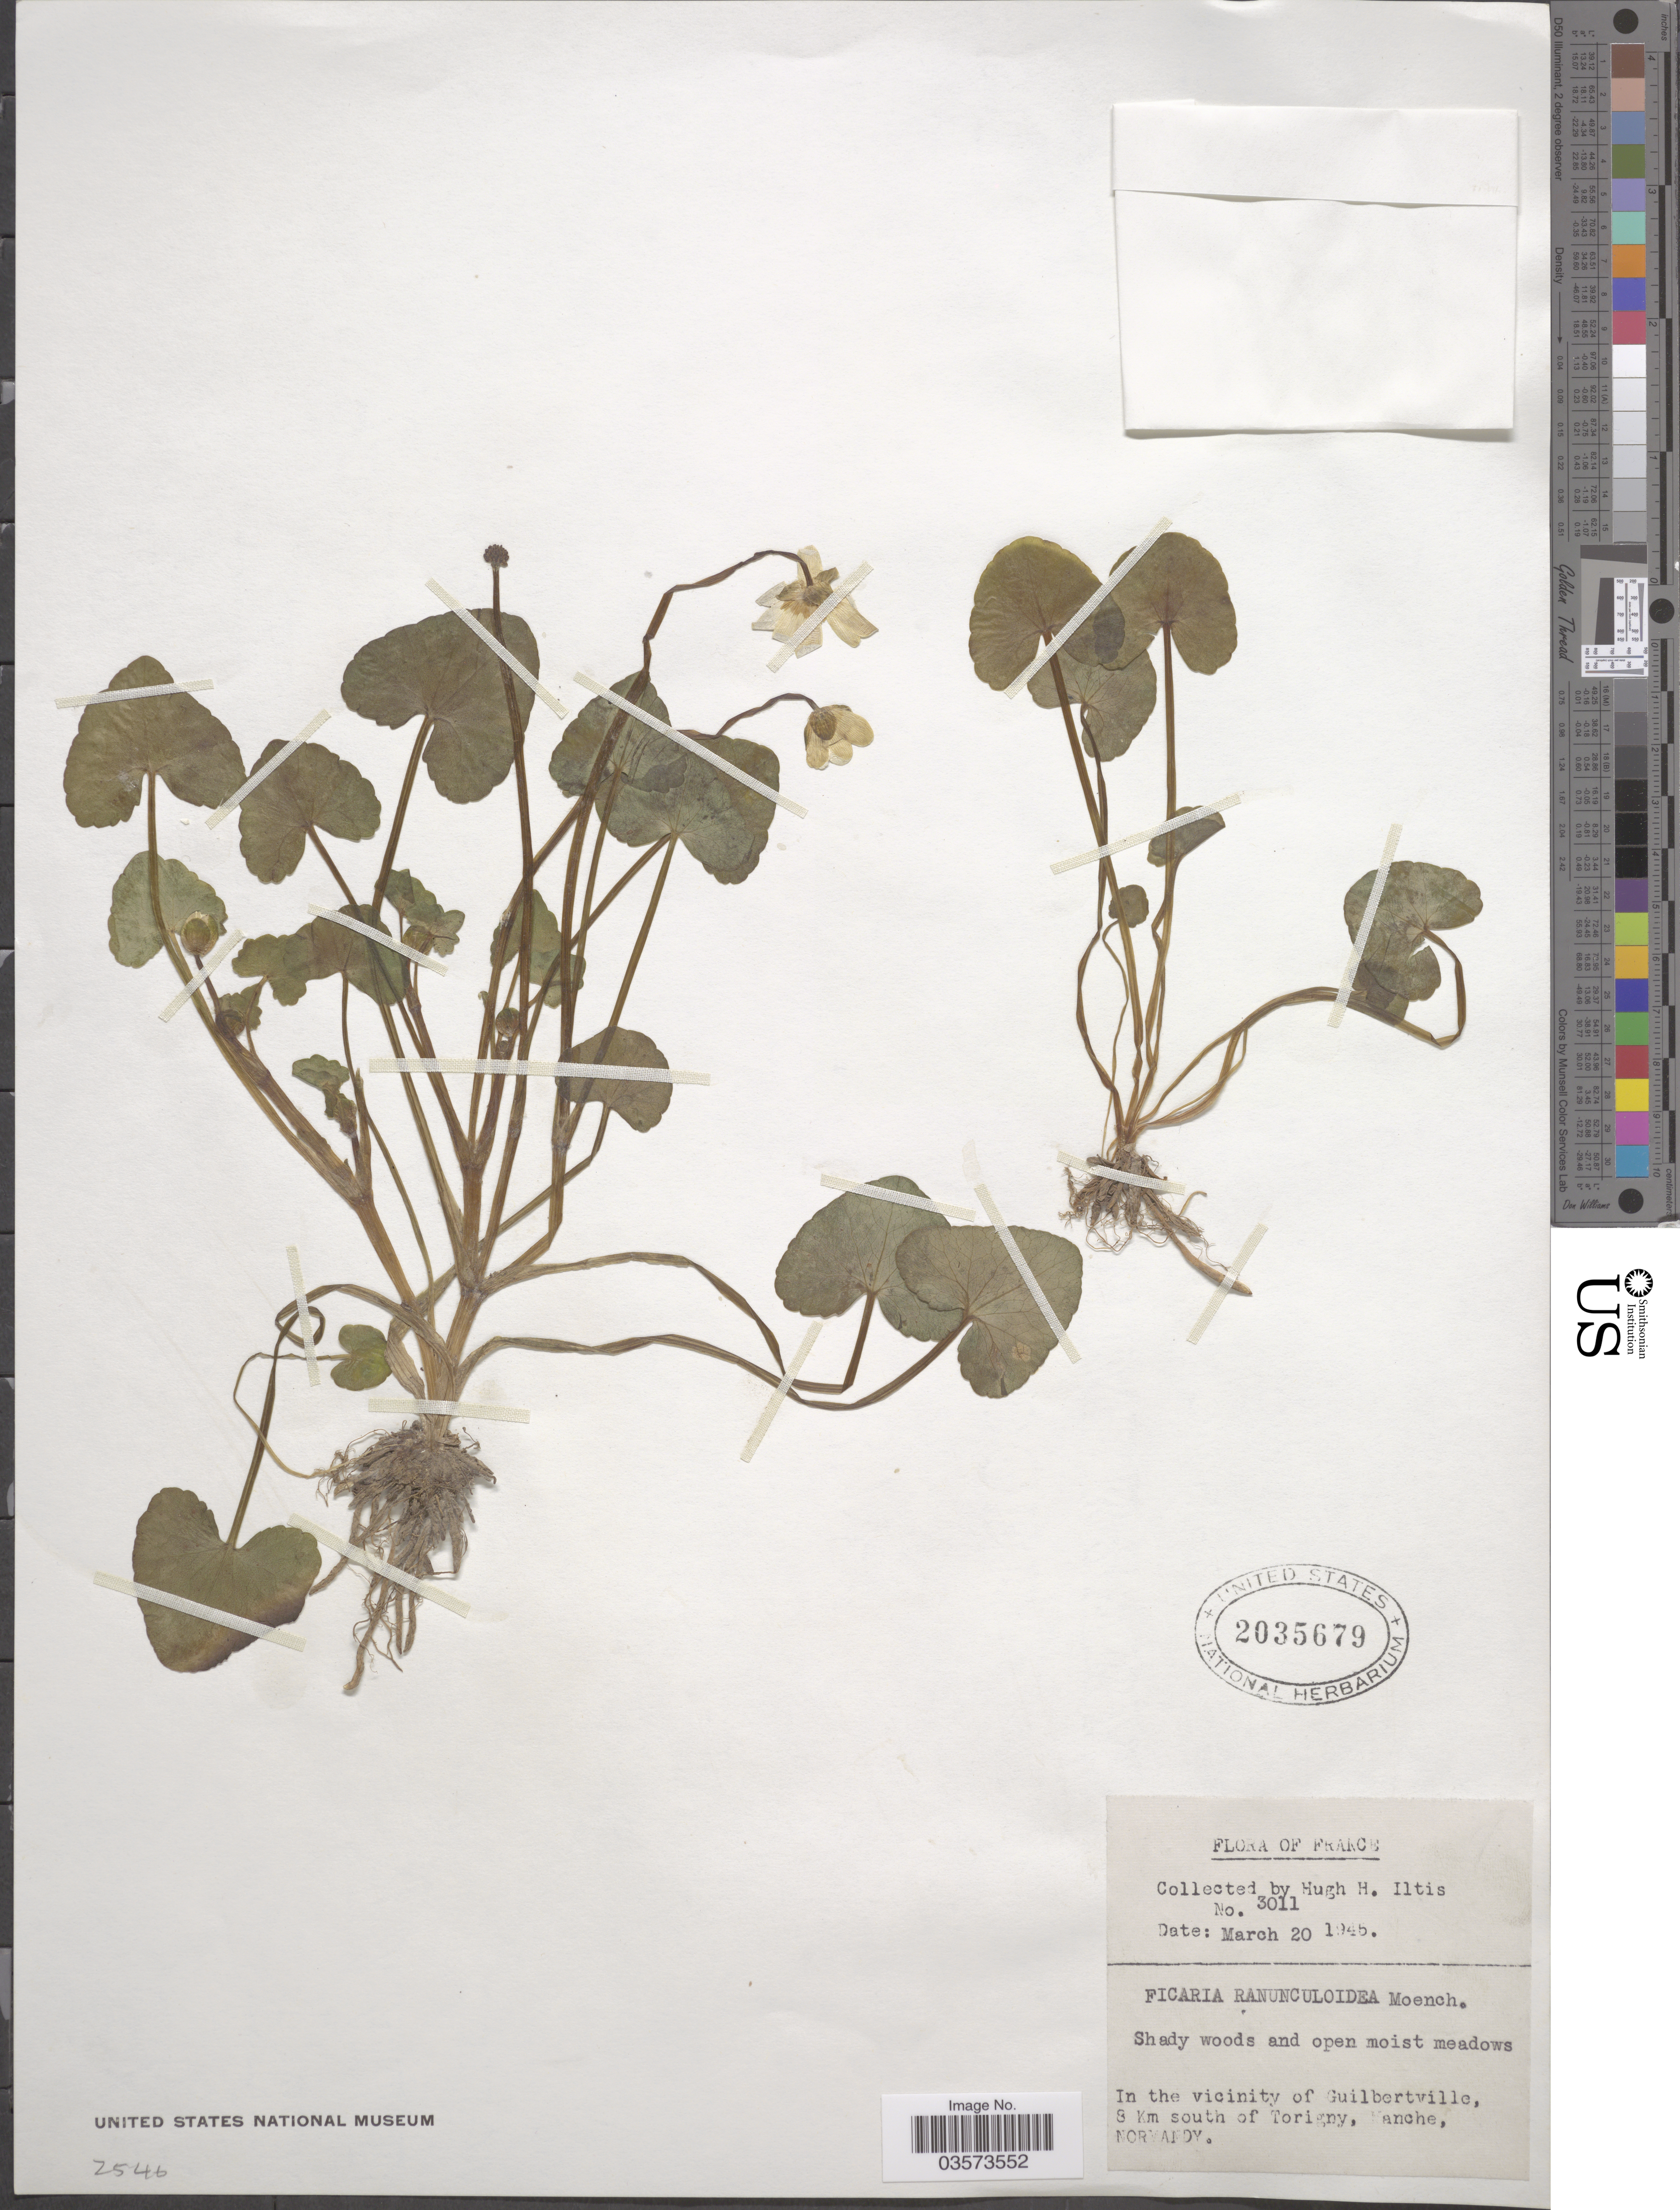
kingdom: Plantae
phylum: Tracheophyta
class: Magnoliopsida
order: Ranunculales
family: Ranunculaceae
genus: Ficaria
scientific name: Ficaria verna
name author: Huds.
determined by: Strong, M. T., (US), Smithsonian Institution - National Museum of Natural History (UNITED STATES)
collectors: H. H. Iltis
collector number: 3011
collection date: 1945-03-20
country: France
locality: In the vicinity of Guilbertville, 8 Km south of Torigny, anche, Normandy.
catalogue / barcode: US 2035679